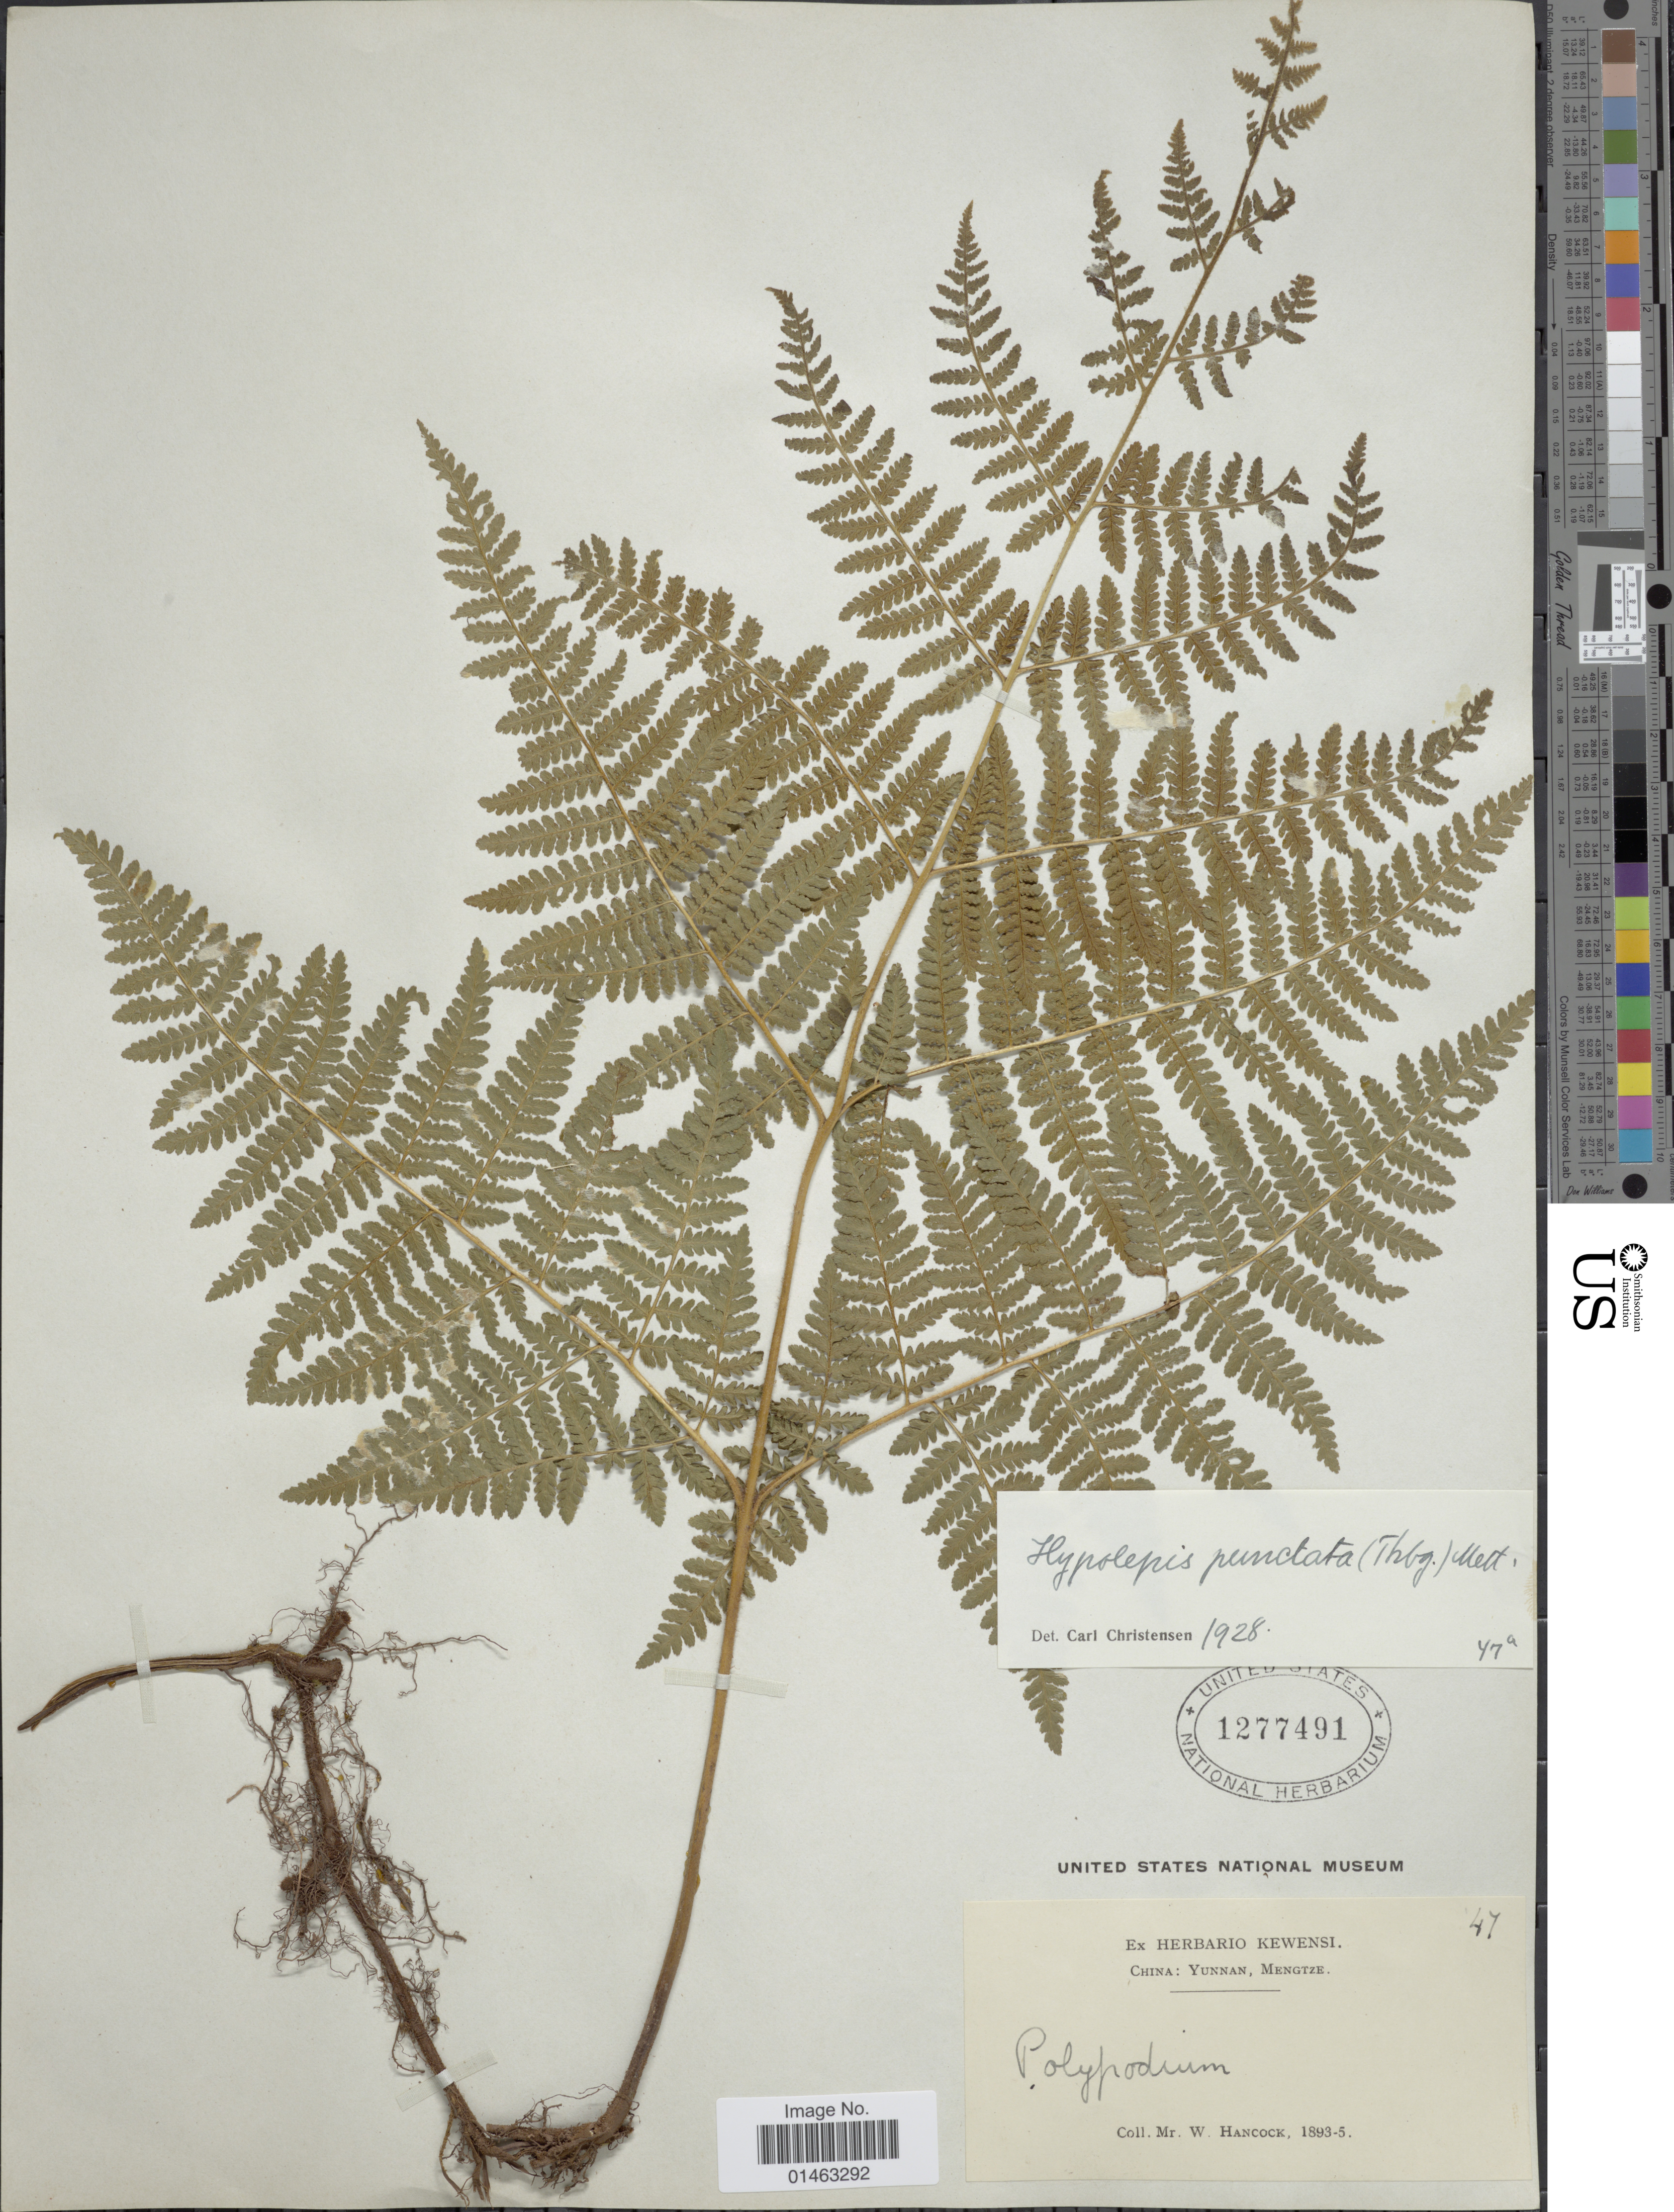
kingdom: Plantae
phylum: Tracheophyta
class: Polypodiopsida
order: Polypodiales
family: Dennstaedtiaceae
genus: Hypolepis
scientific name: Hypolepis punctata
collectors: W. Hancock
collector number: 47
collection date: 1893/1895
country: China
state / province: Yunnan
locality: Mengtze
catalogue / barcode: US 1277491